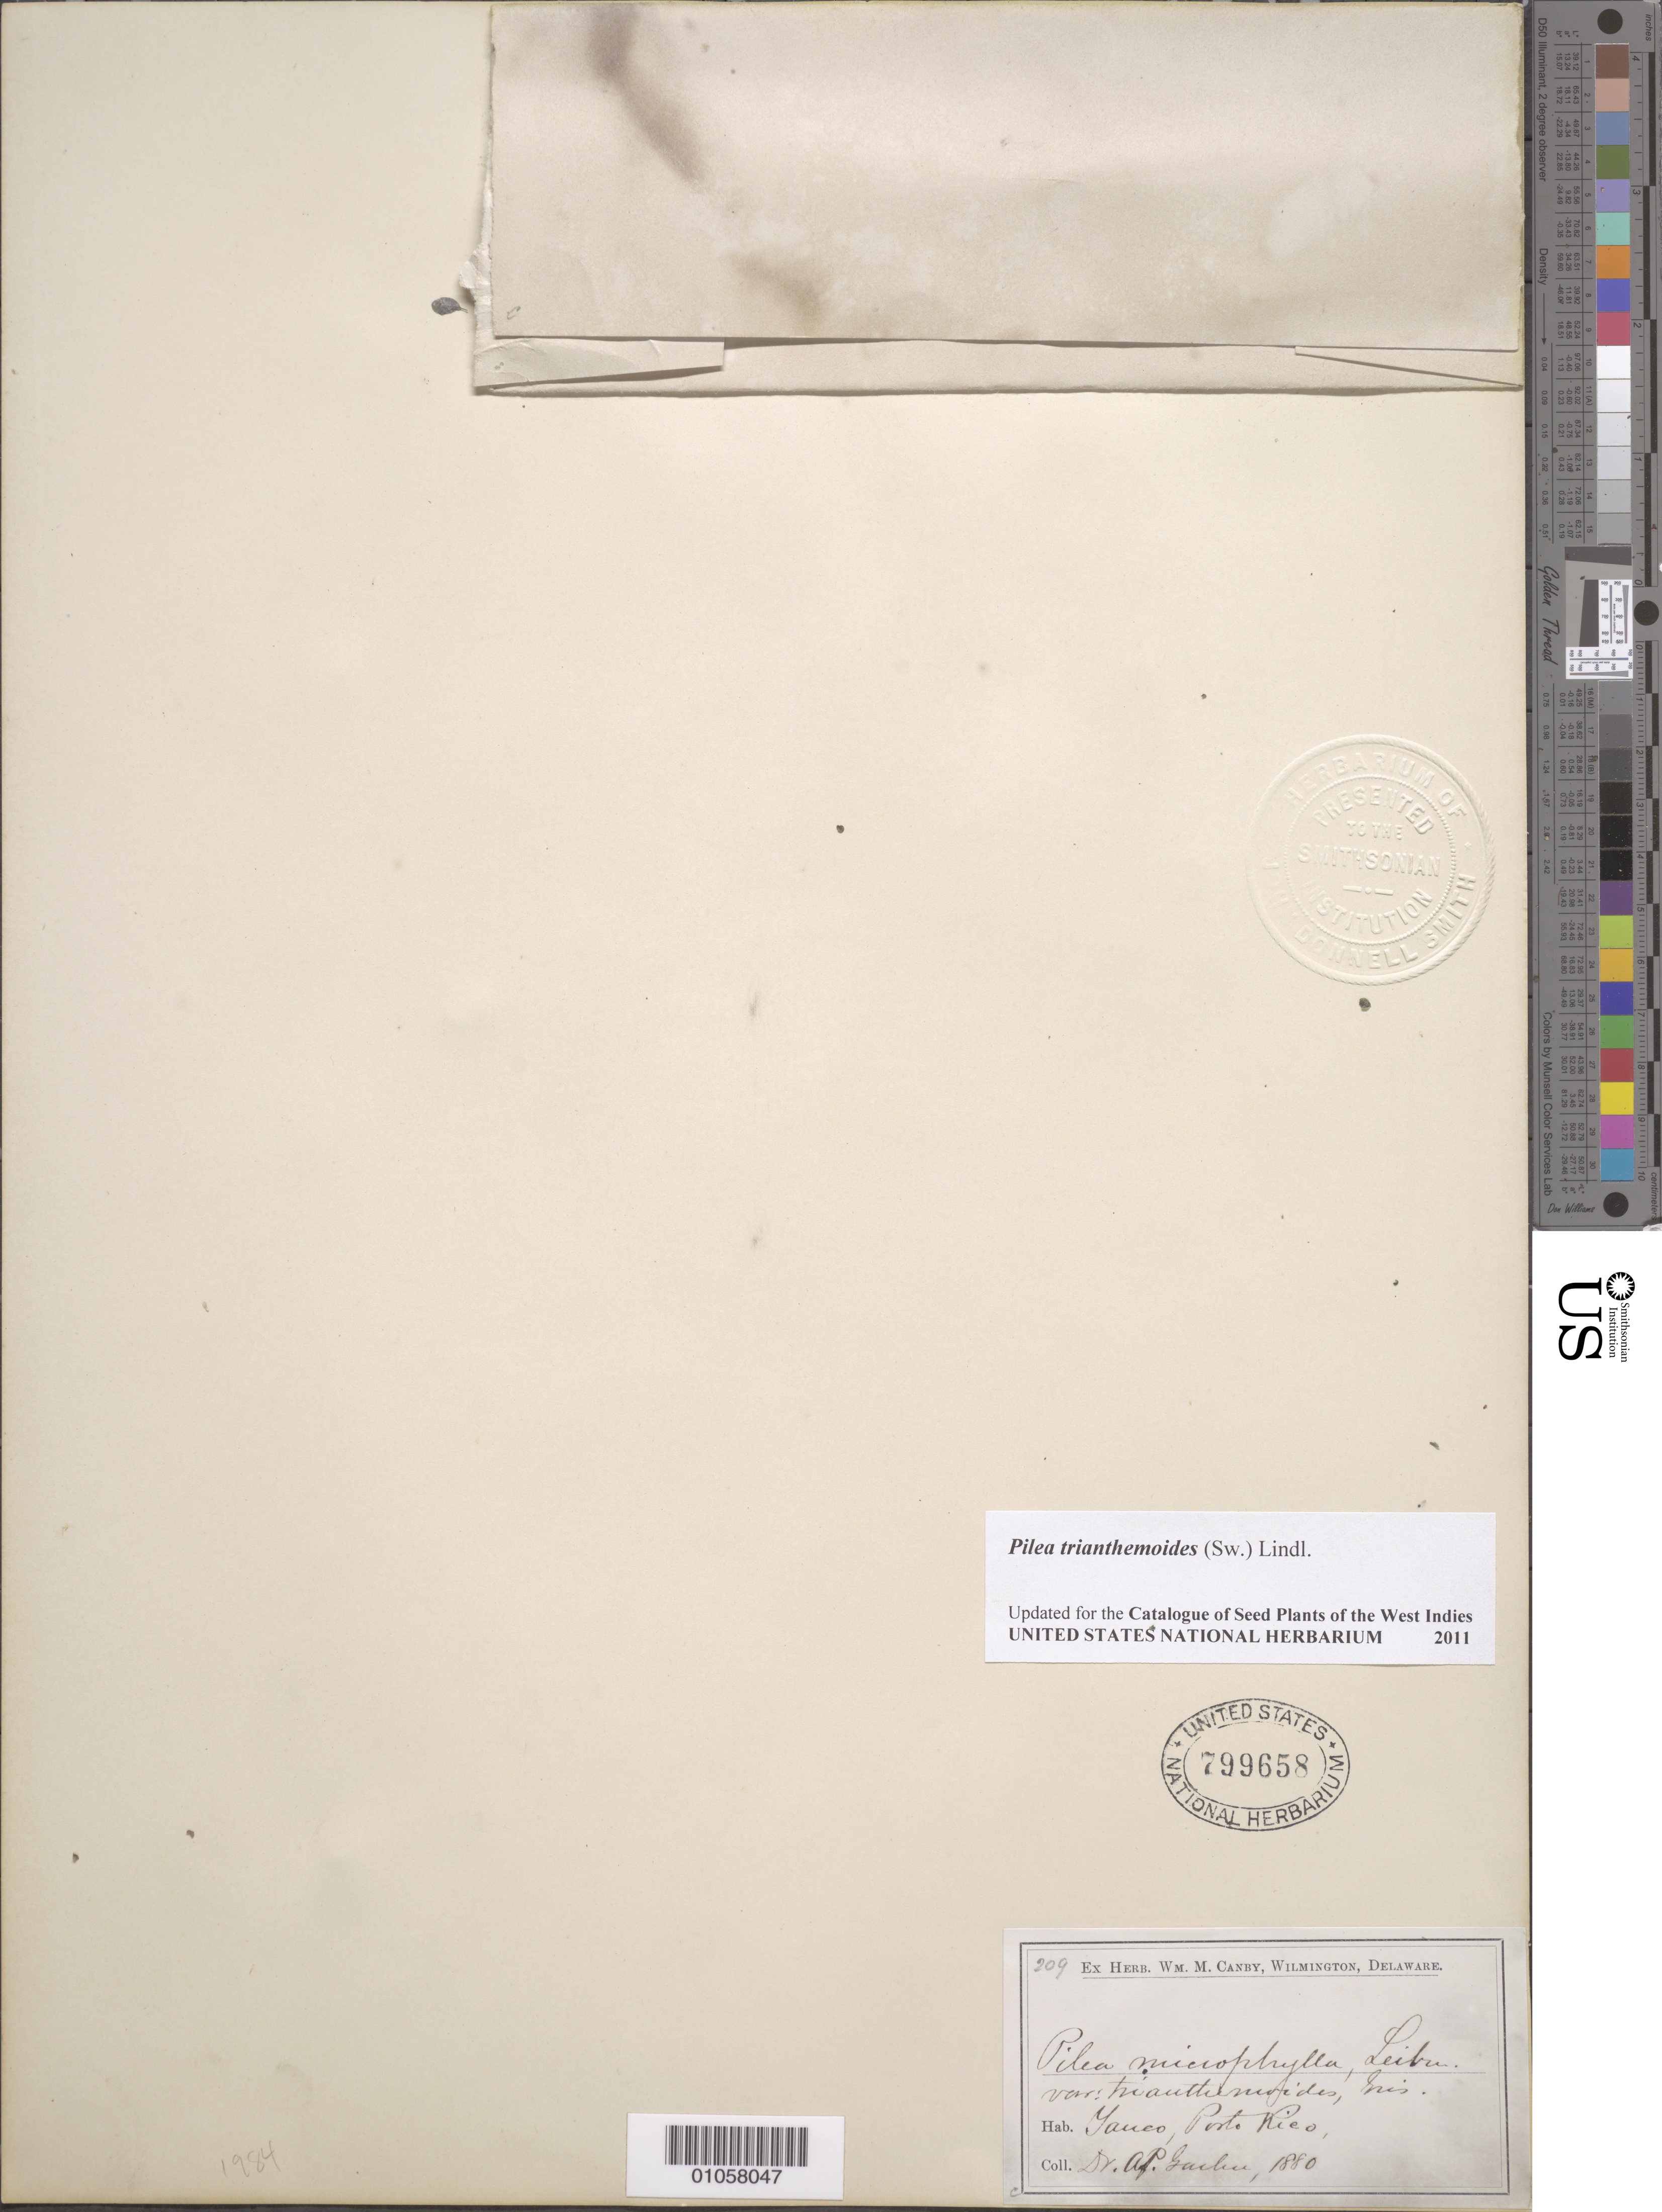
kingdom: Plantae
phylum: Tracheophyta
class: Magnoliopsida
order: Rosales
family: Urticaceae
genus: Pilea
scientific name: Pilea trianthemoides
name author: (Sw.) Lindl.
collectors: A. P. Garber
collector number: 209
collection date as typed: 1880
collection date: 1880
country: Puerto Rico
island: Puerto Rico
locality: Gauco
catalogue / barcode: US 799658